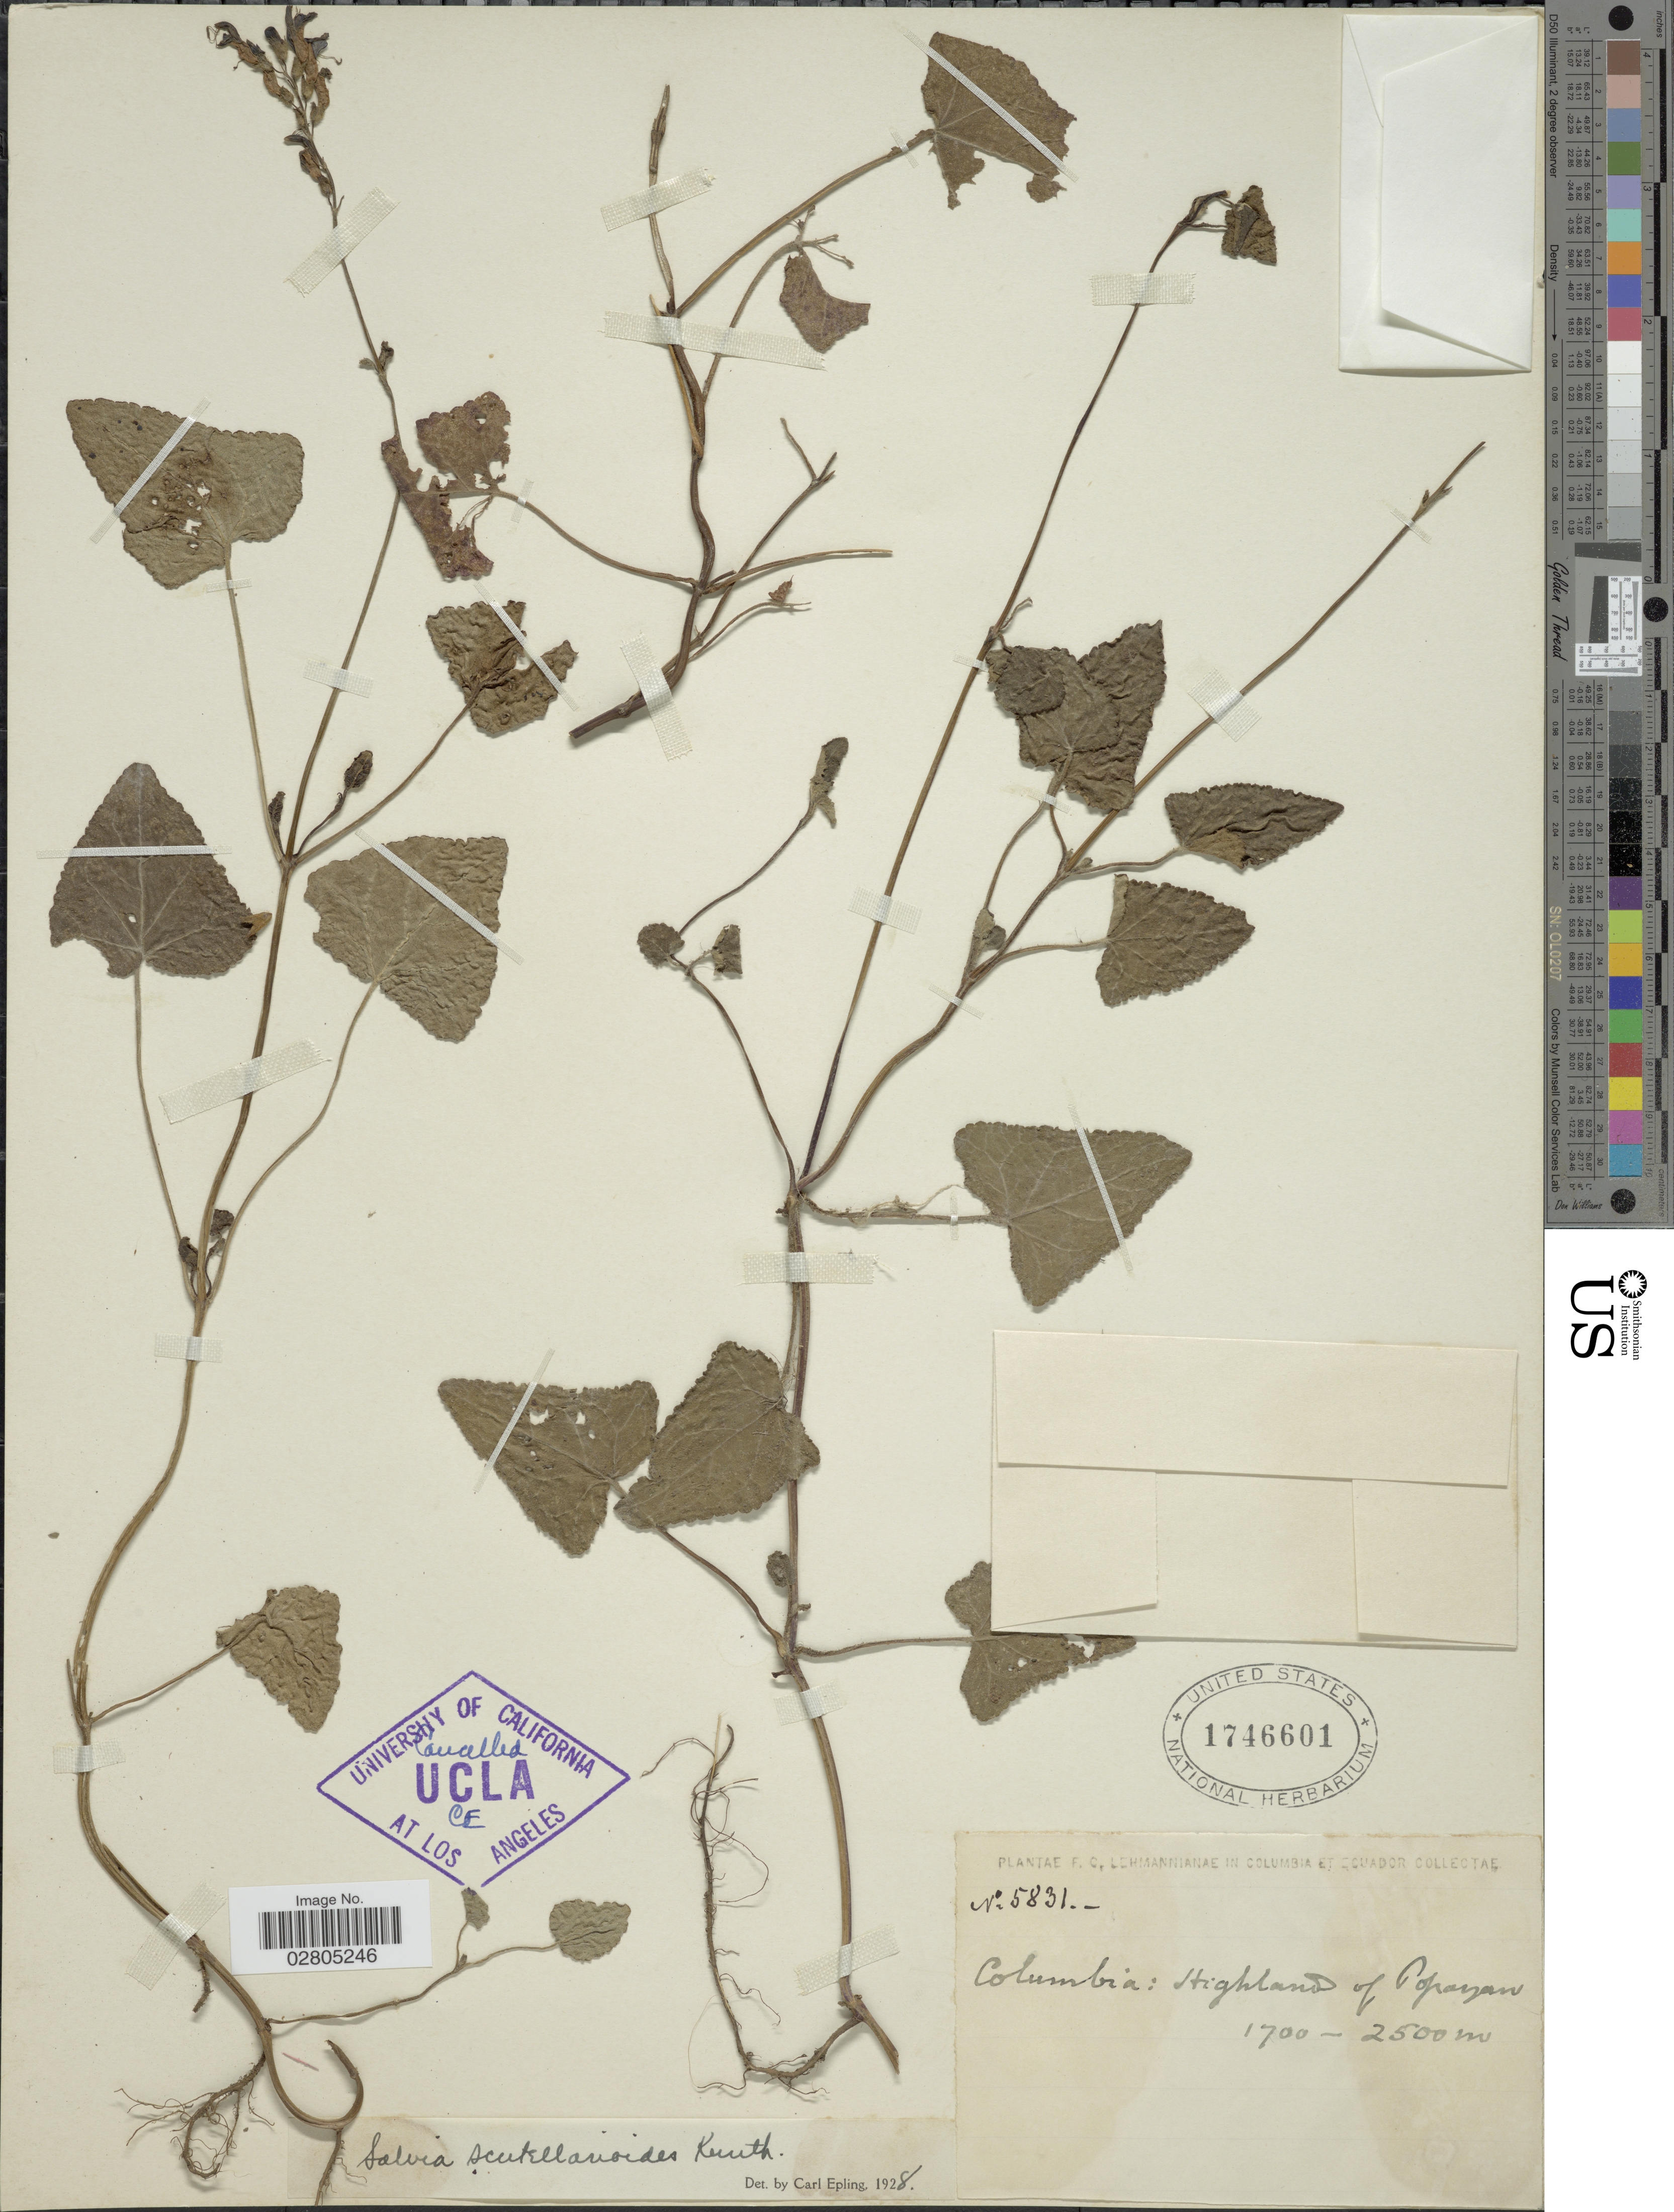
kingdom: Plantae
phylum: Tracheophyta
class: Magnoliopsida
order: Lamiales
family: Lamiaceae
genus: Salvia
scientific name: Salvia scutellarioides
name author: Kunth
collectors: F. C. Lehmann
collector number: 5831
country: Colombia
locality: Highland of Popayan.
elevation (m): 1700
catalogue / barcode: US 1746601